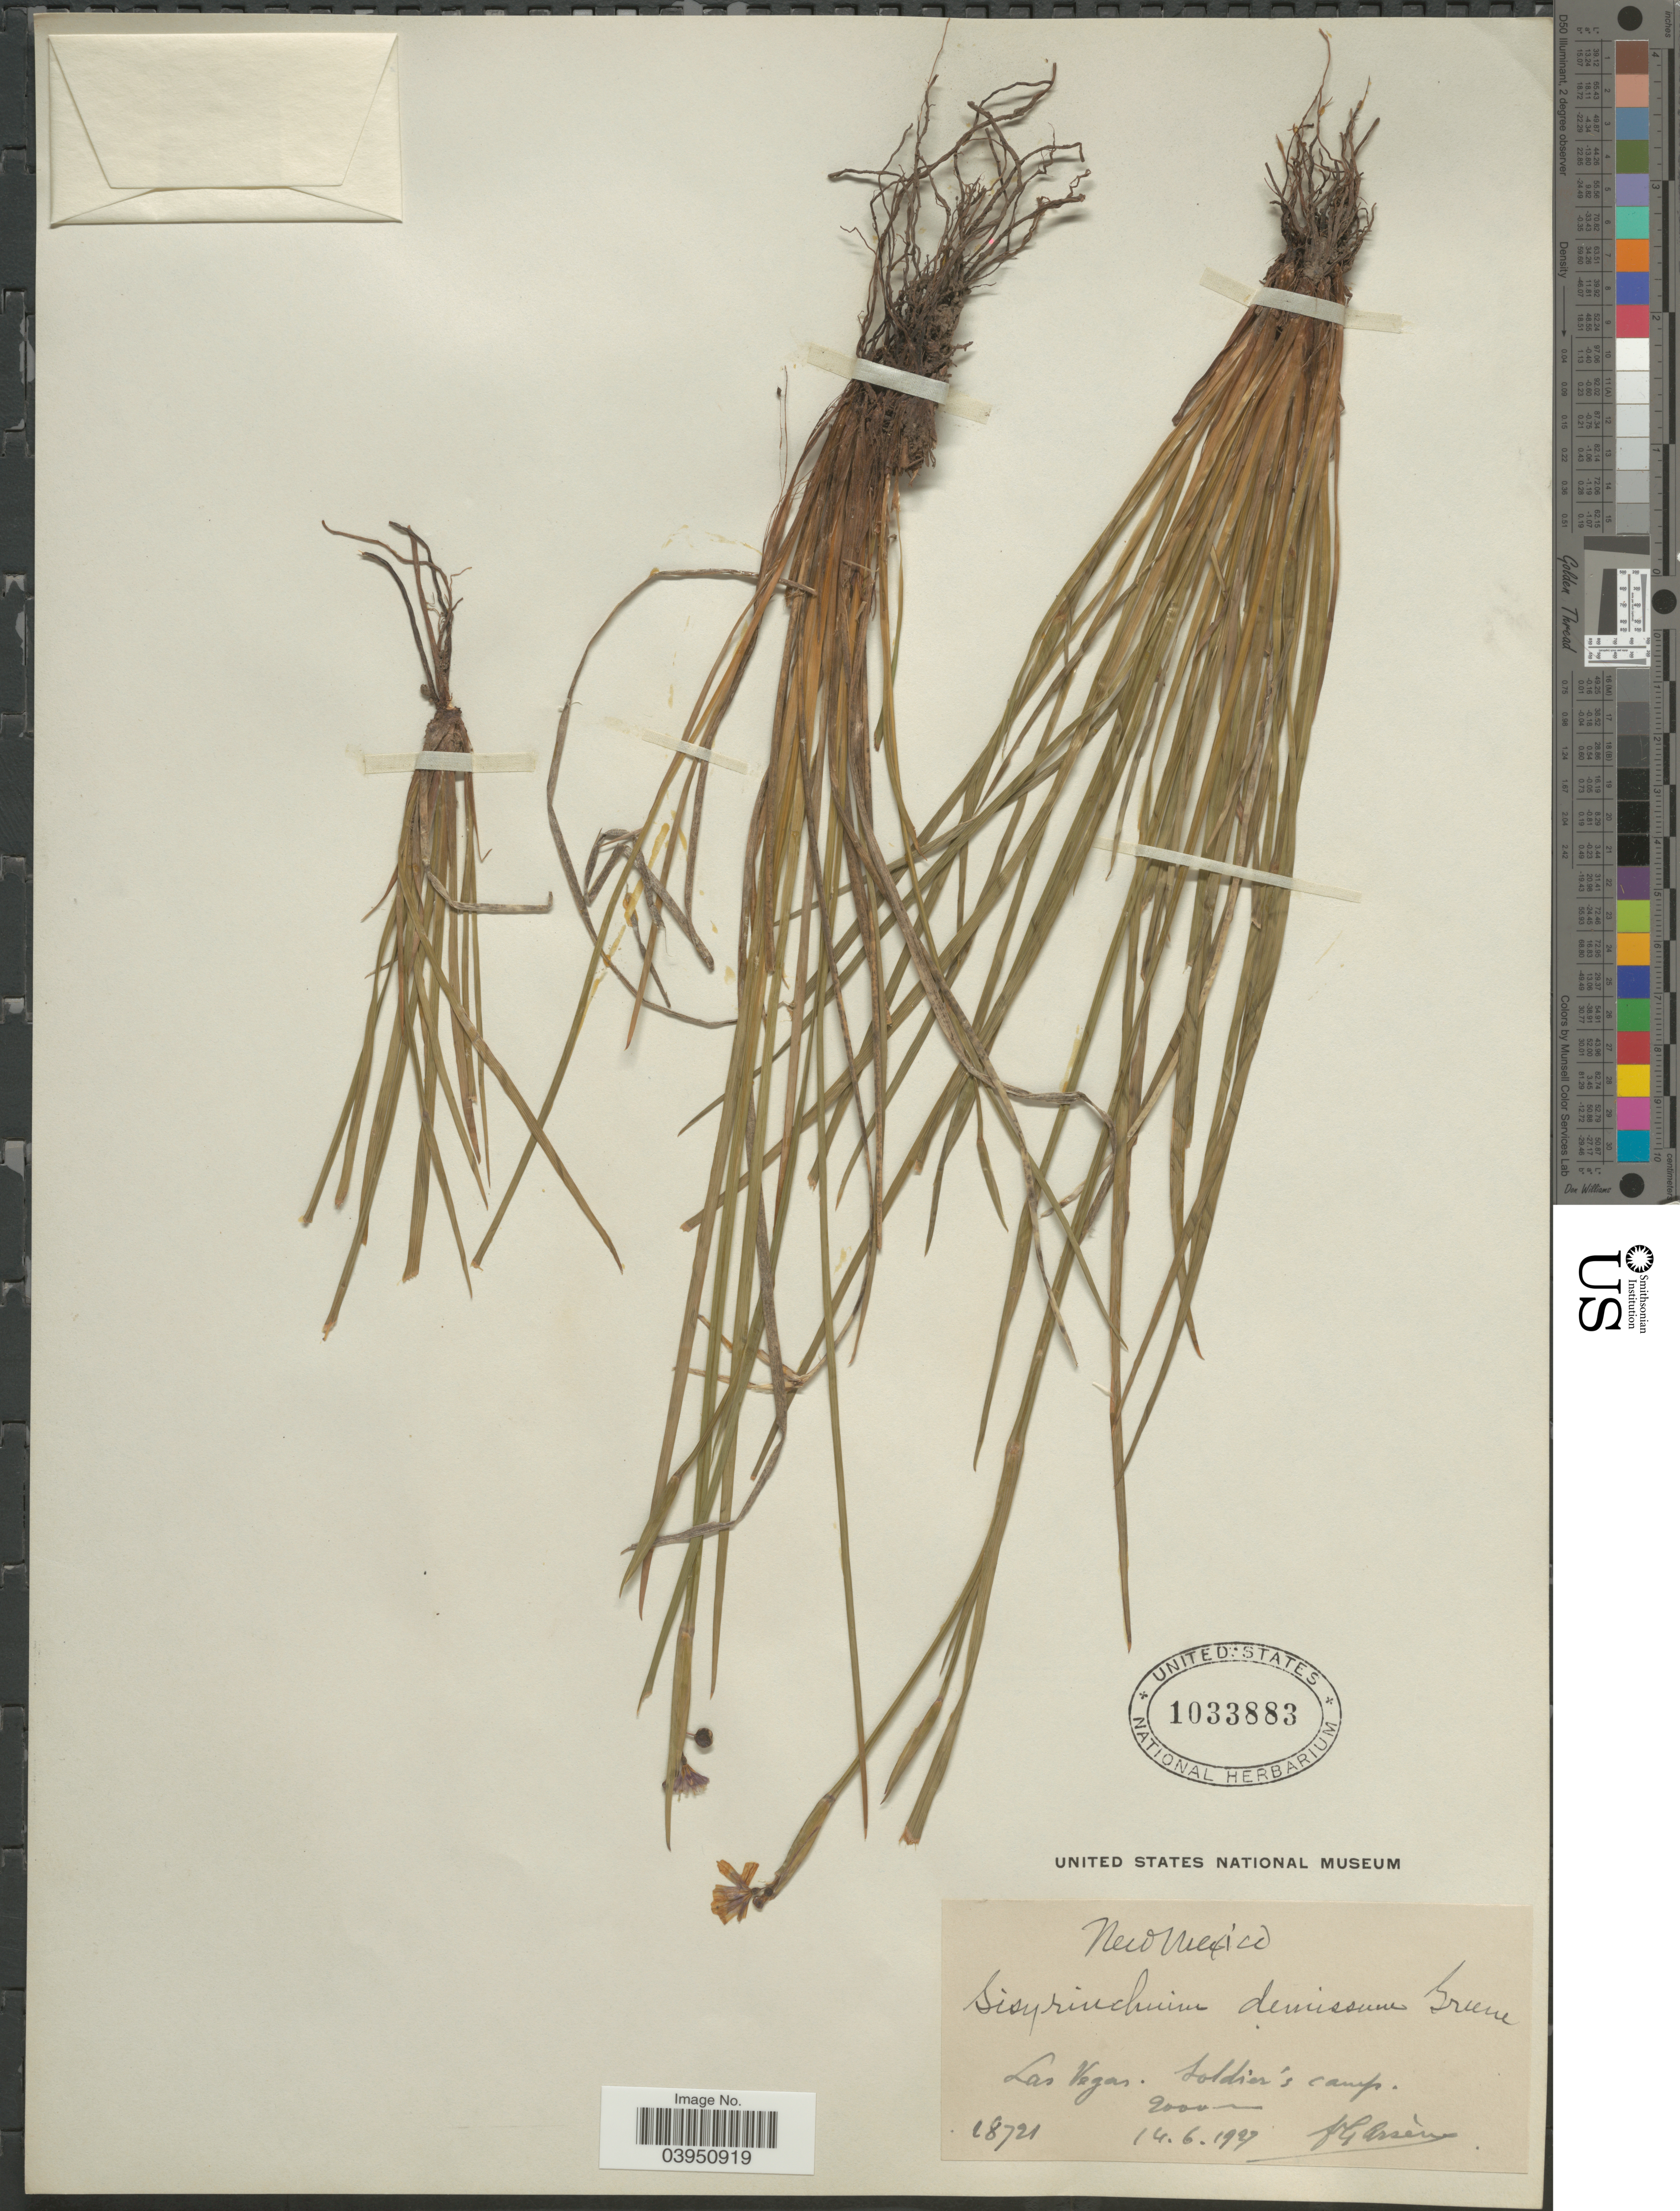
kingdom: Plantae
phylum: Tracheophyta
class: Liliopsida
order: Asparagales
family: Iridaceae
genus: Sisyrinchium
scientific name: Sisyrinchium demissum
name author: Greene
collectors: Bro. G. Arsène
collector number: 18721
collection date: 1927-06-14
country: United States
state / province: New Mexico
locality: Las Vegas. Soldier's camp.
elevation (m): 2000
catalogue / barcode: US 1033883